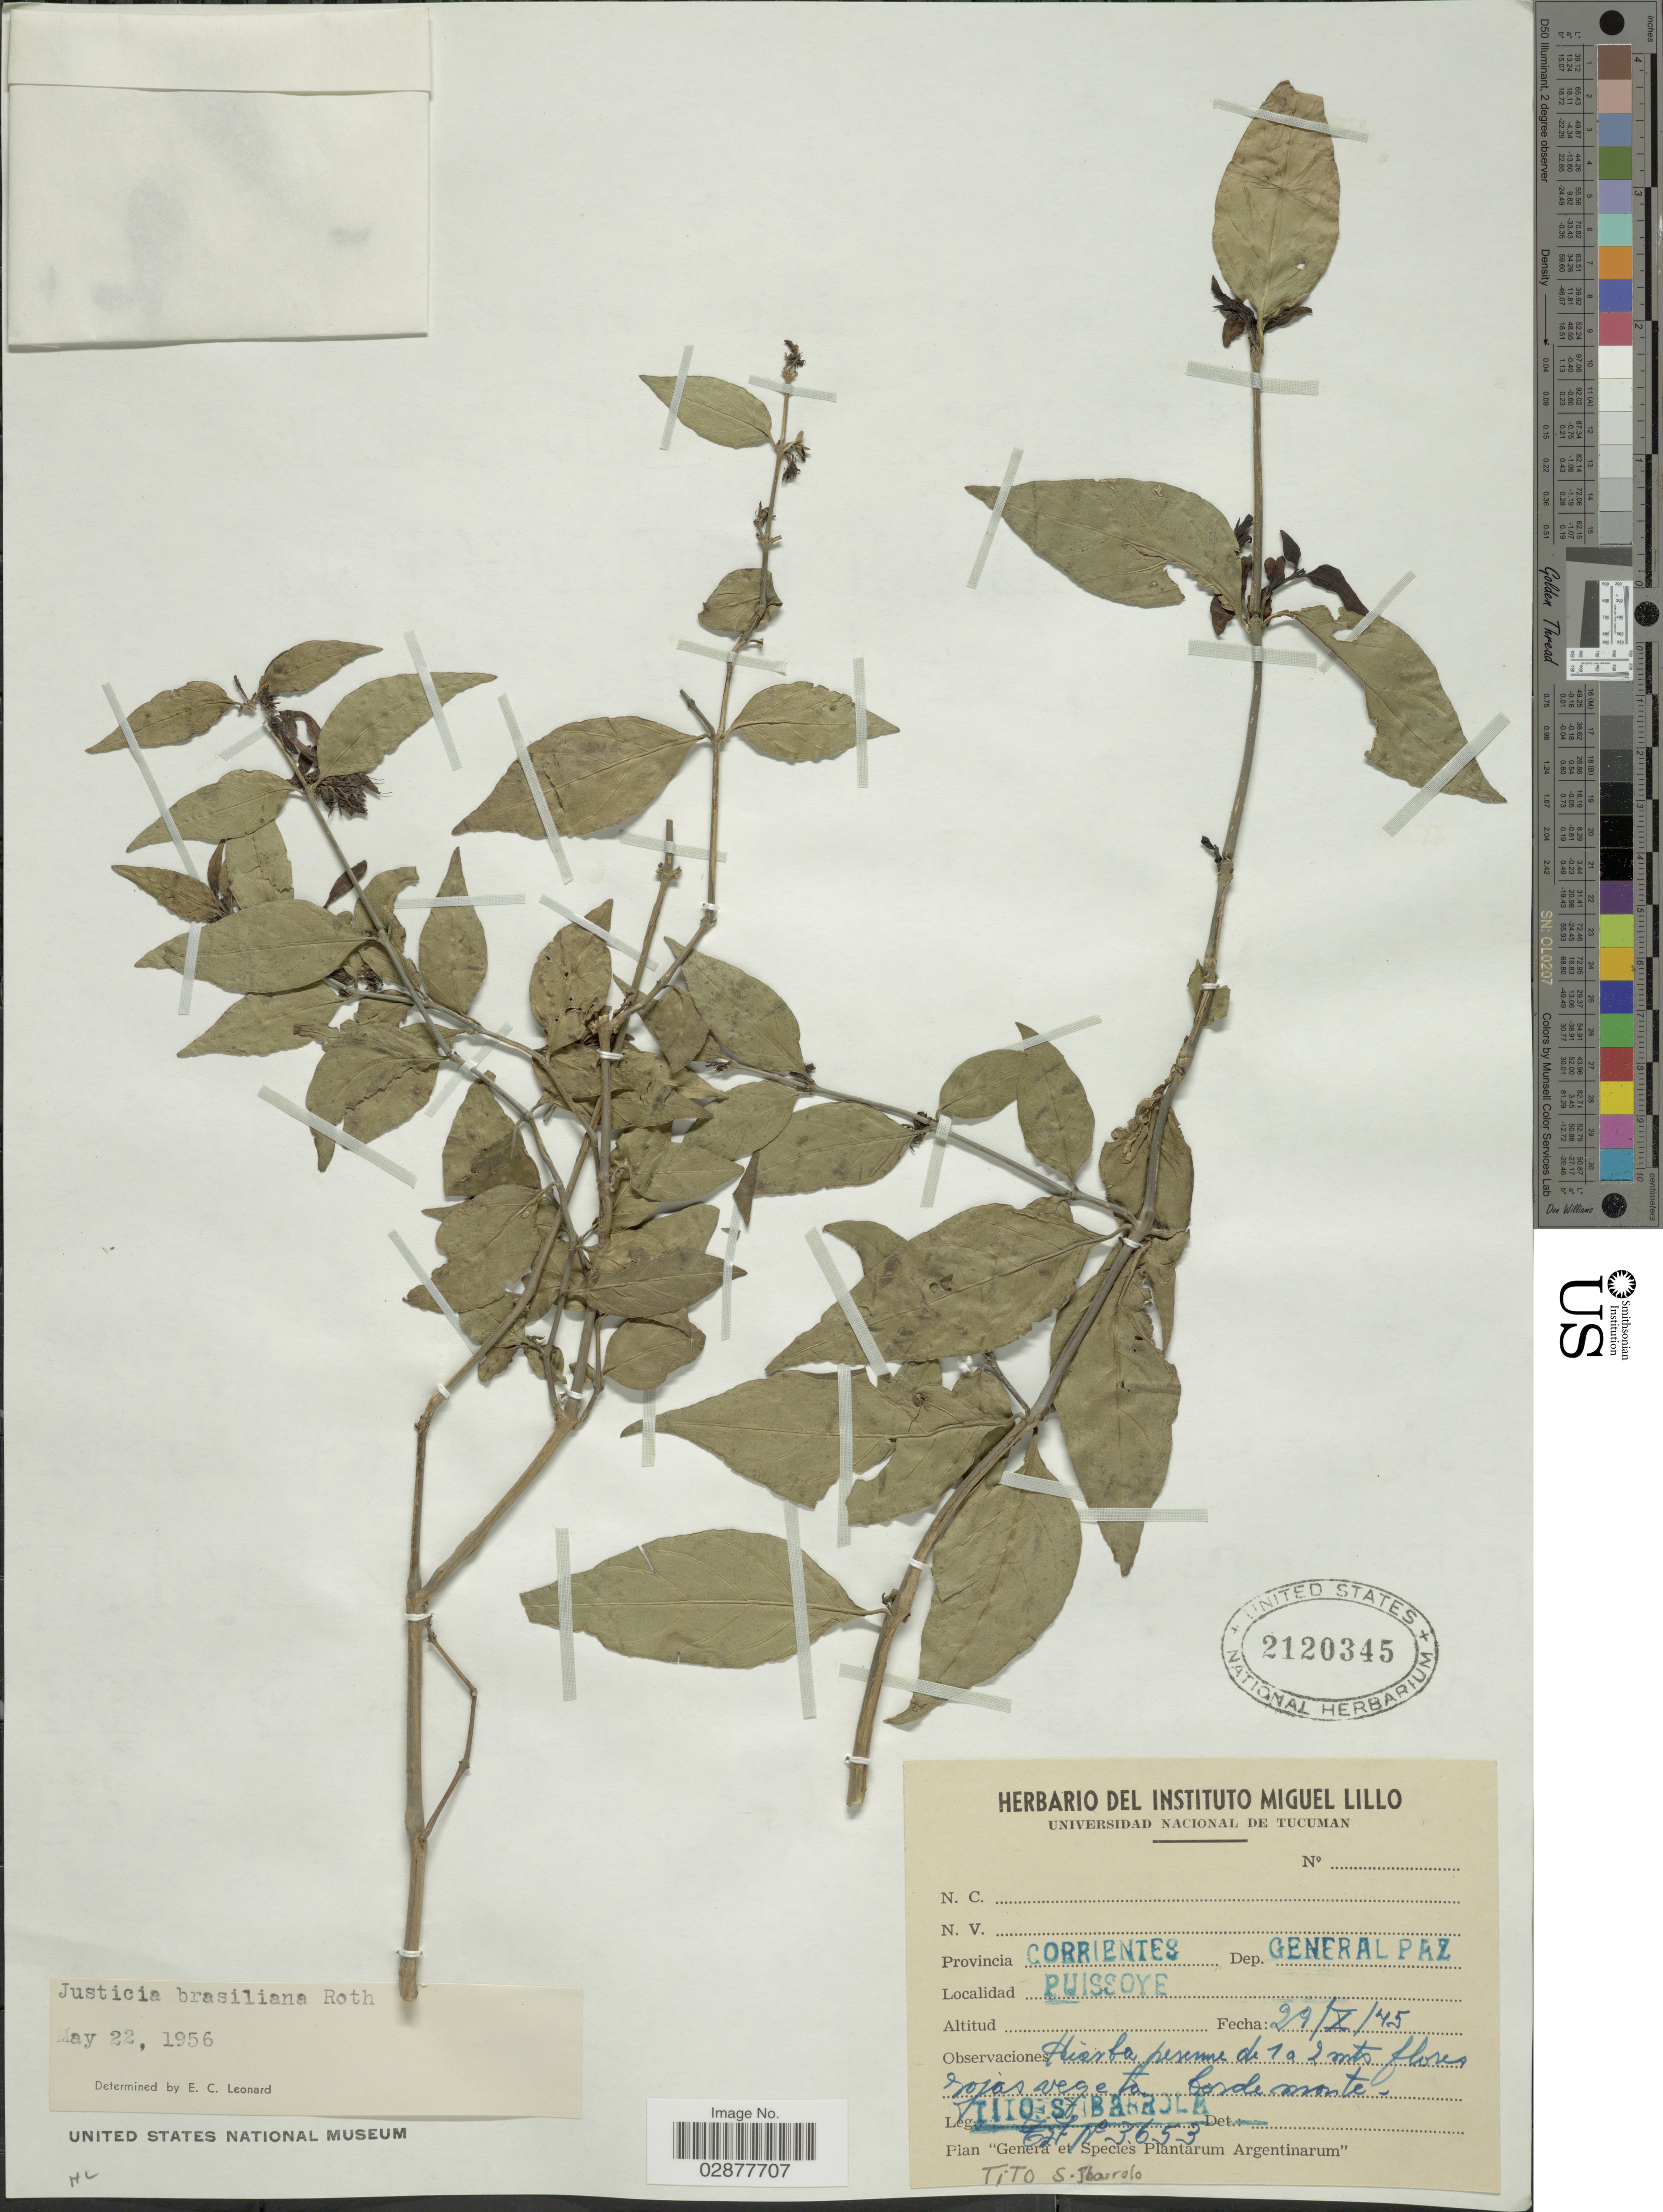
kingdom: Plantae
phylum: Tracheophyta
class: Magnoliopsida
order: Lamiales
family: Acanthaceae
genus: Justicia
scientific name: Justicia brasiliana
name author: Roth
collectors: T. Ibarrola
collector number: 3653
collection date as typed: Transcribed d/m/y: 29/10/45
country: Argentina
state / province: Corrientes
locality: Provincia Corrientes, Dep. General Paz. Puissoye.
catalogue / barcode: US 2120345